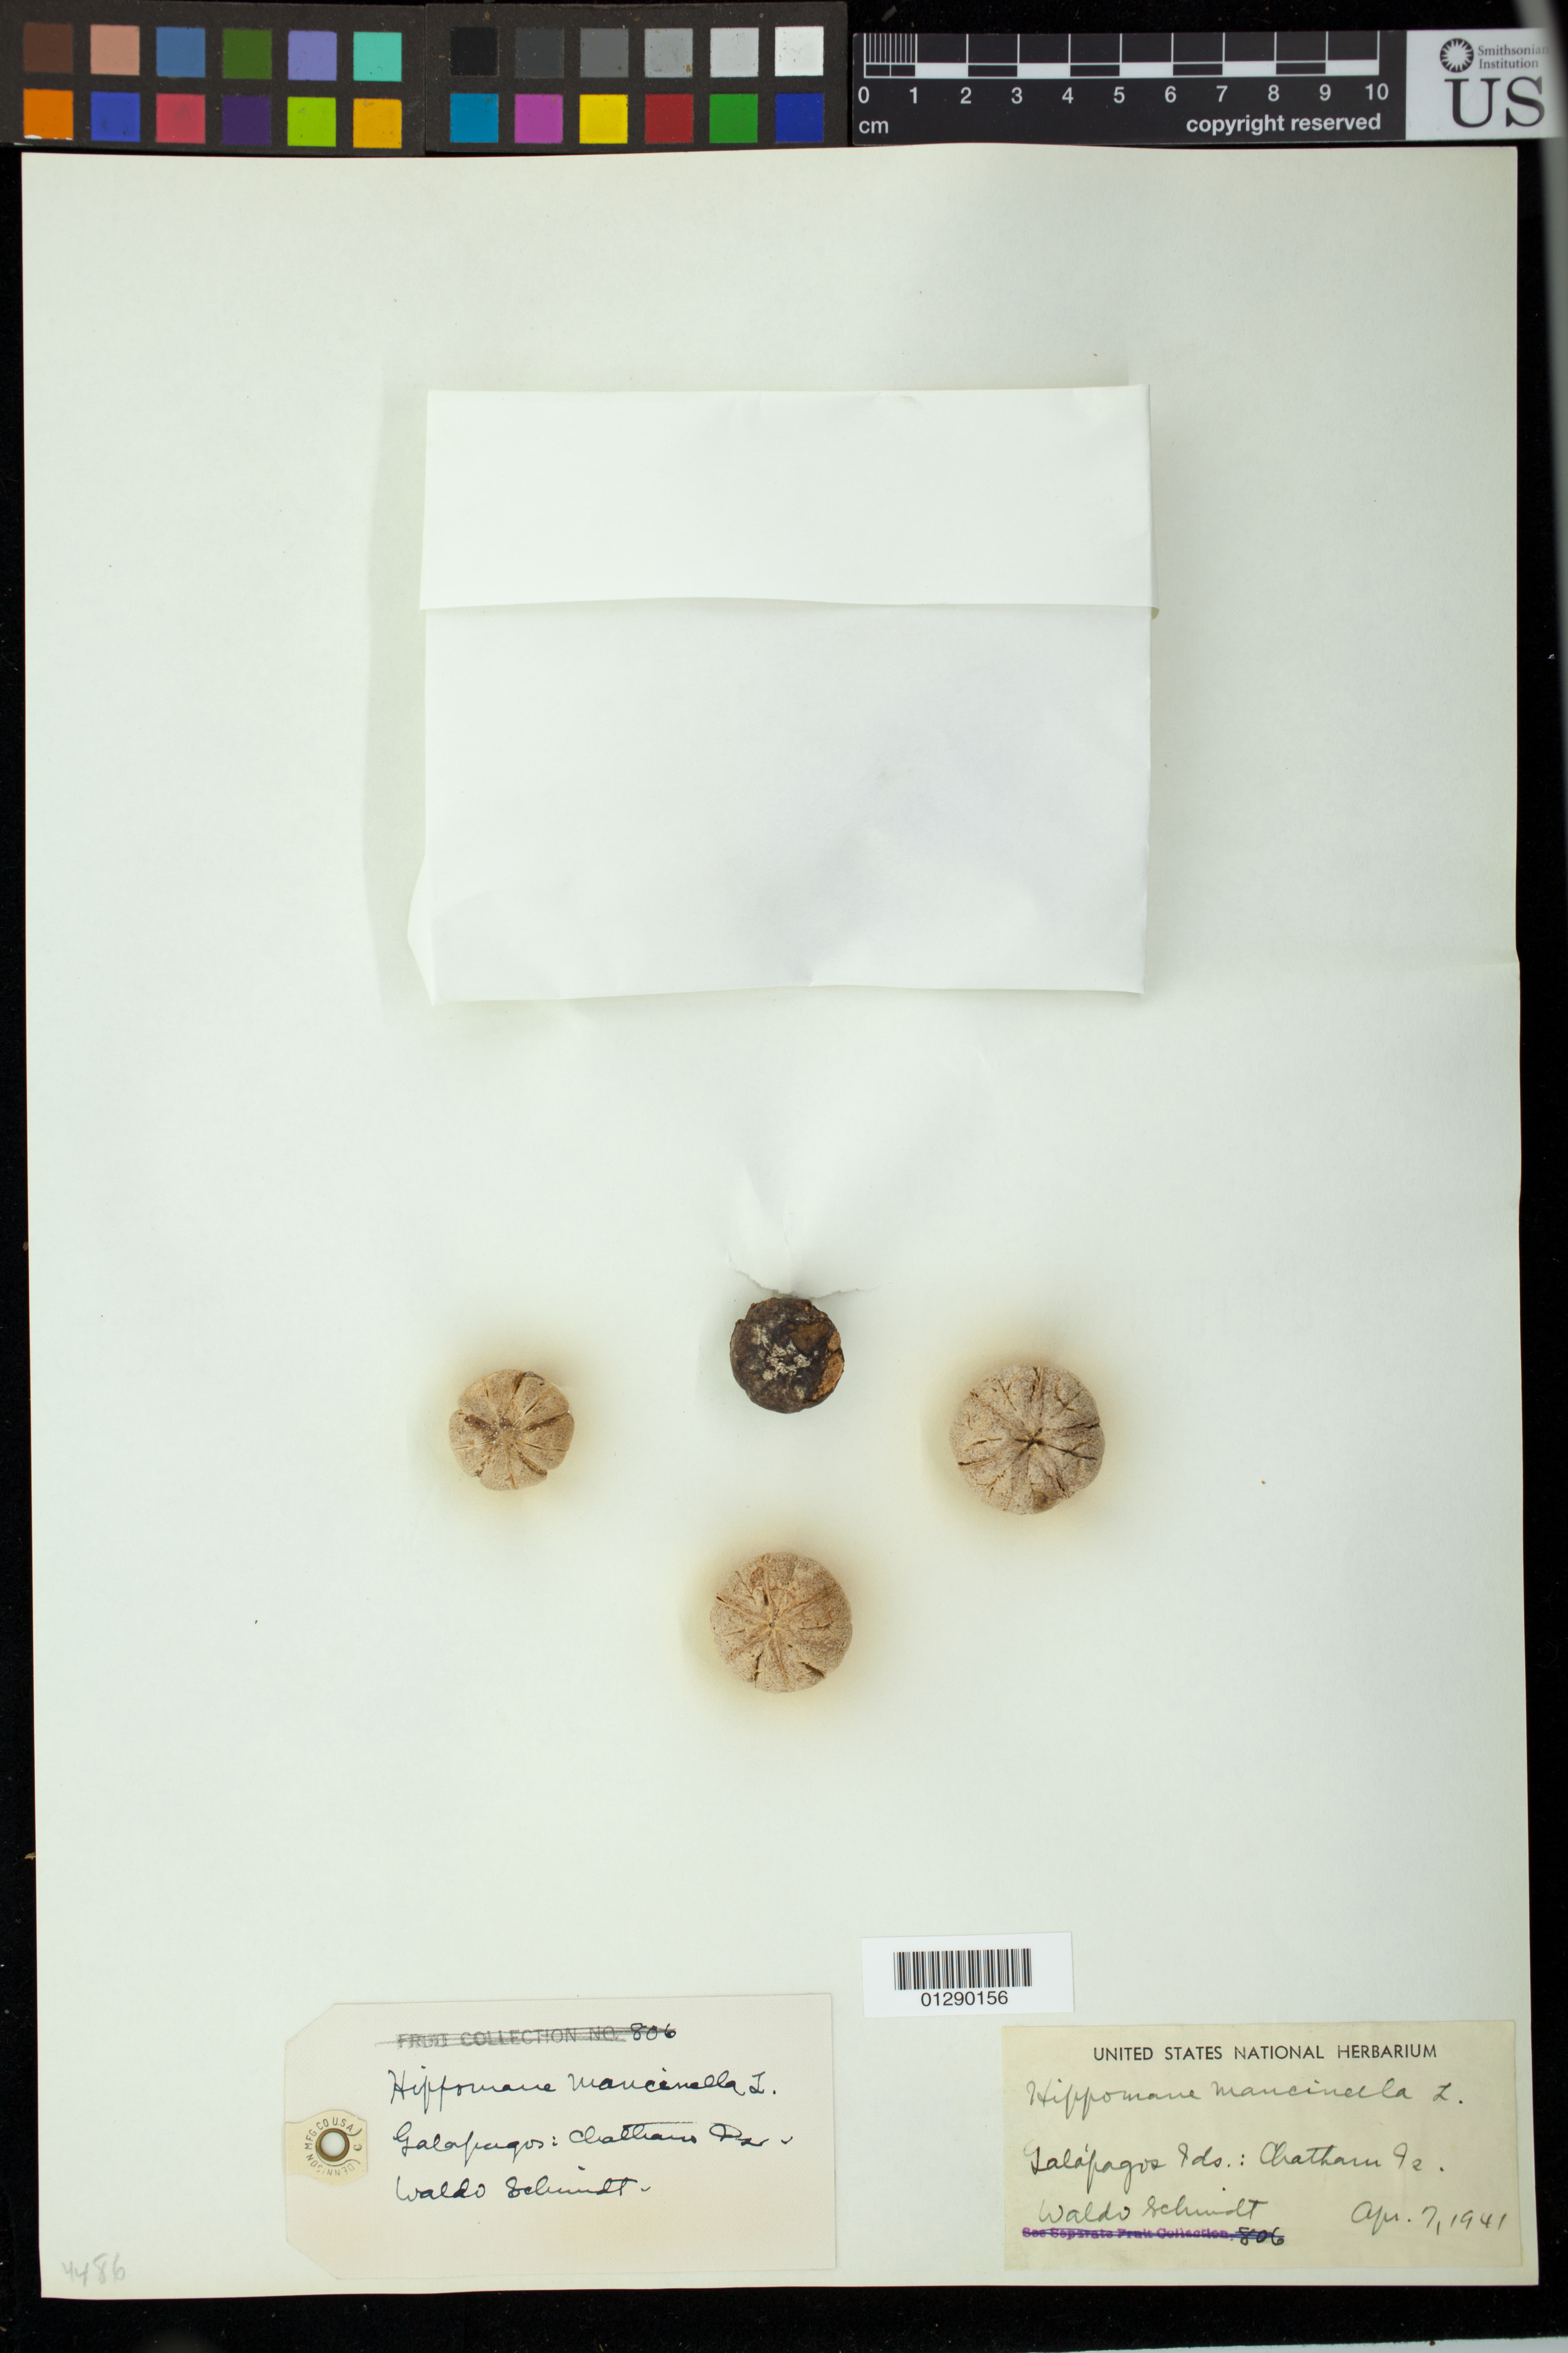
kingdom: Plantae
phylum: Tracheophyta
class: Magnoliopsida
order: Malpighiales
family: Euphorbiaceae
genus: Hippomane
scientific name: Hippomane mancinella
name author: L.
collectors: W. L. E. Schmidt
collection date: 1941-04-07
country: Ecuador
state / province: Colón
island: San Cristóbal [Chatham]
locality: Chatham Island.